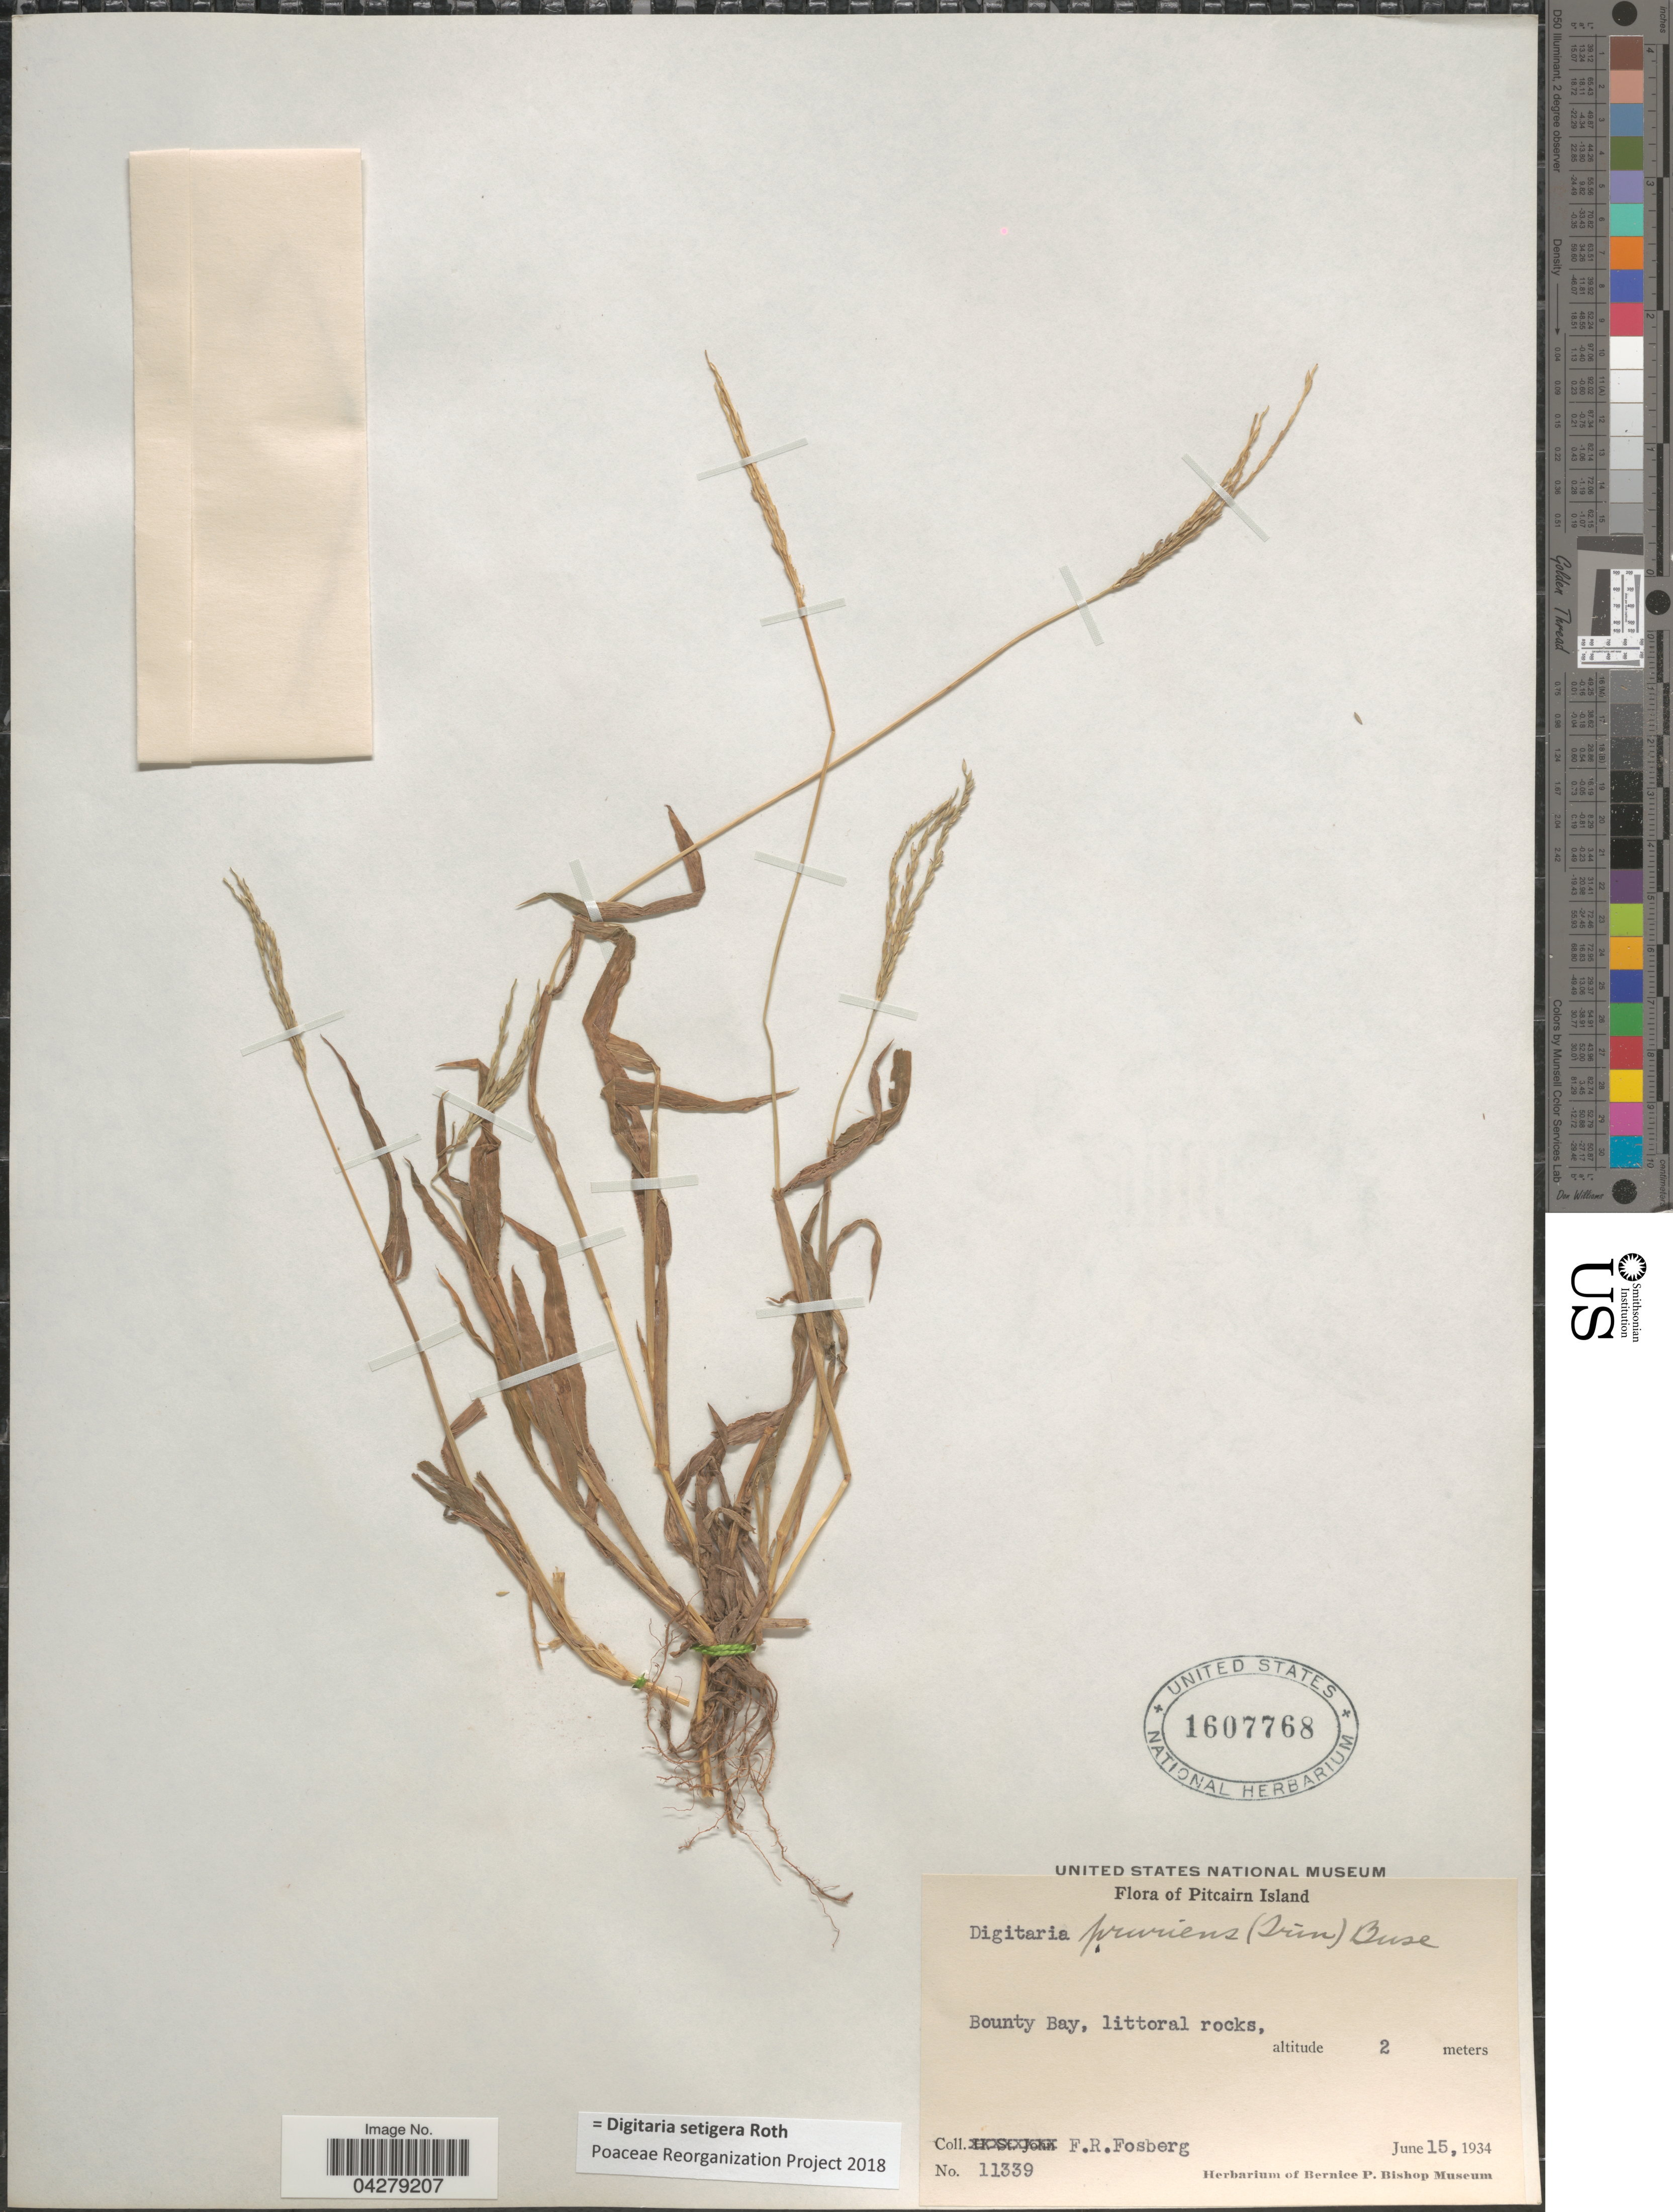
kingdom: Plantae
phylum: Tracheophyta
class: Liliopsida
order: Poales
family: Poaceae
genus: Digitaria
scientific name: Digitaria setigera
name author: Roth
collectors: F. R. Fosberg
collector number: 11339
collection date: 1934-06-15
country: Pitcairn Islands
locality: Bounty Bay.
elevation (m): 2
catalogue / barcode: US 1607768